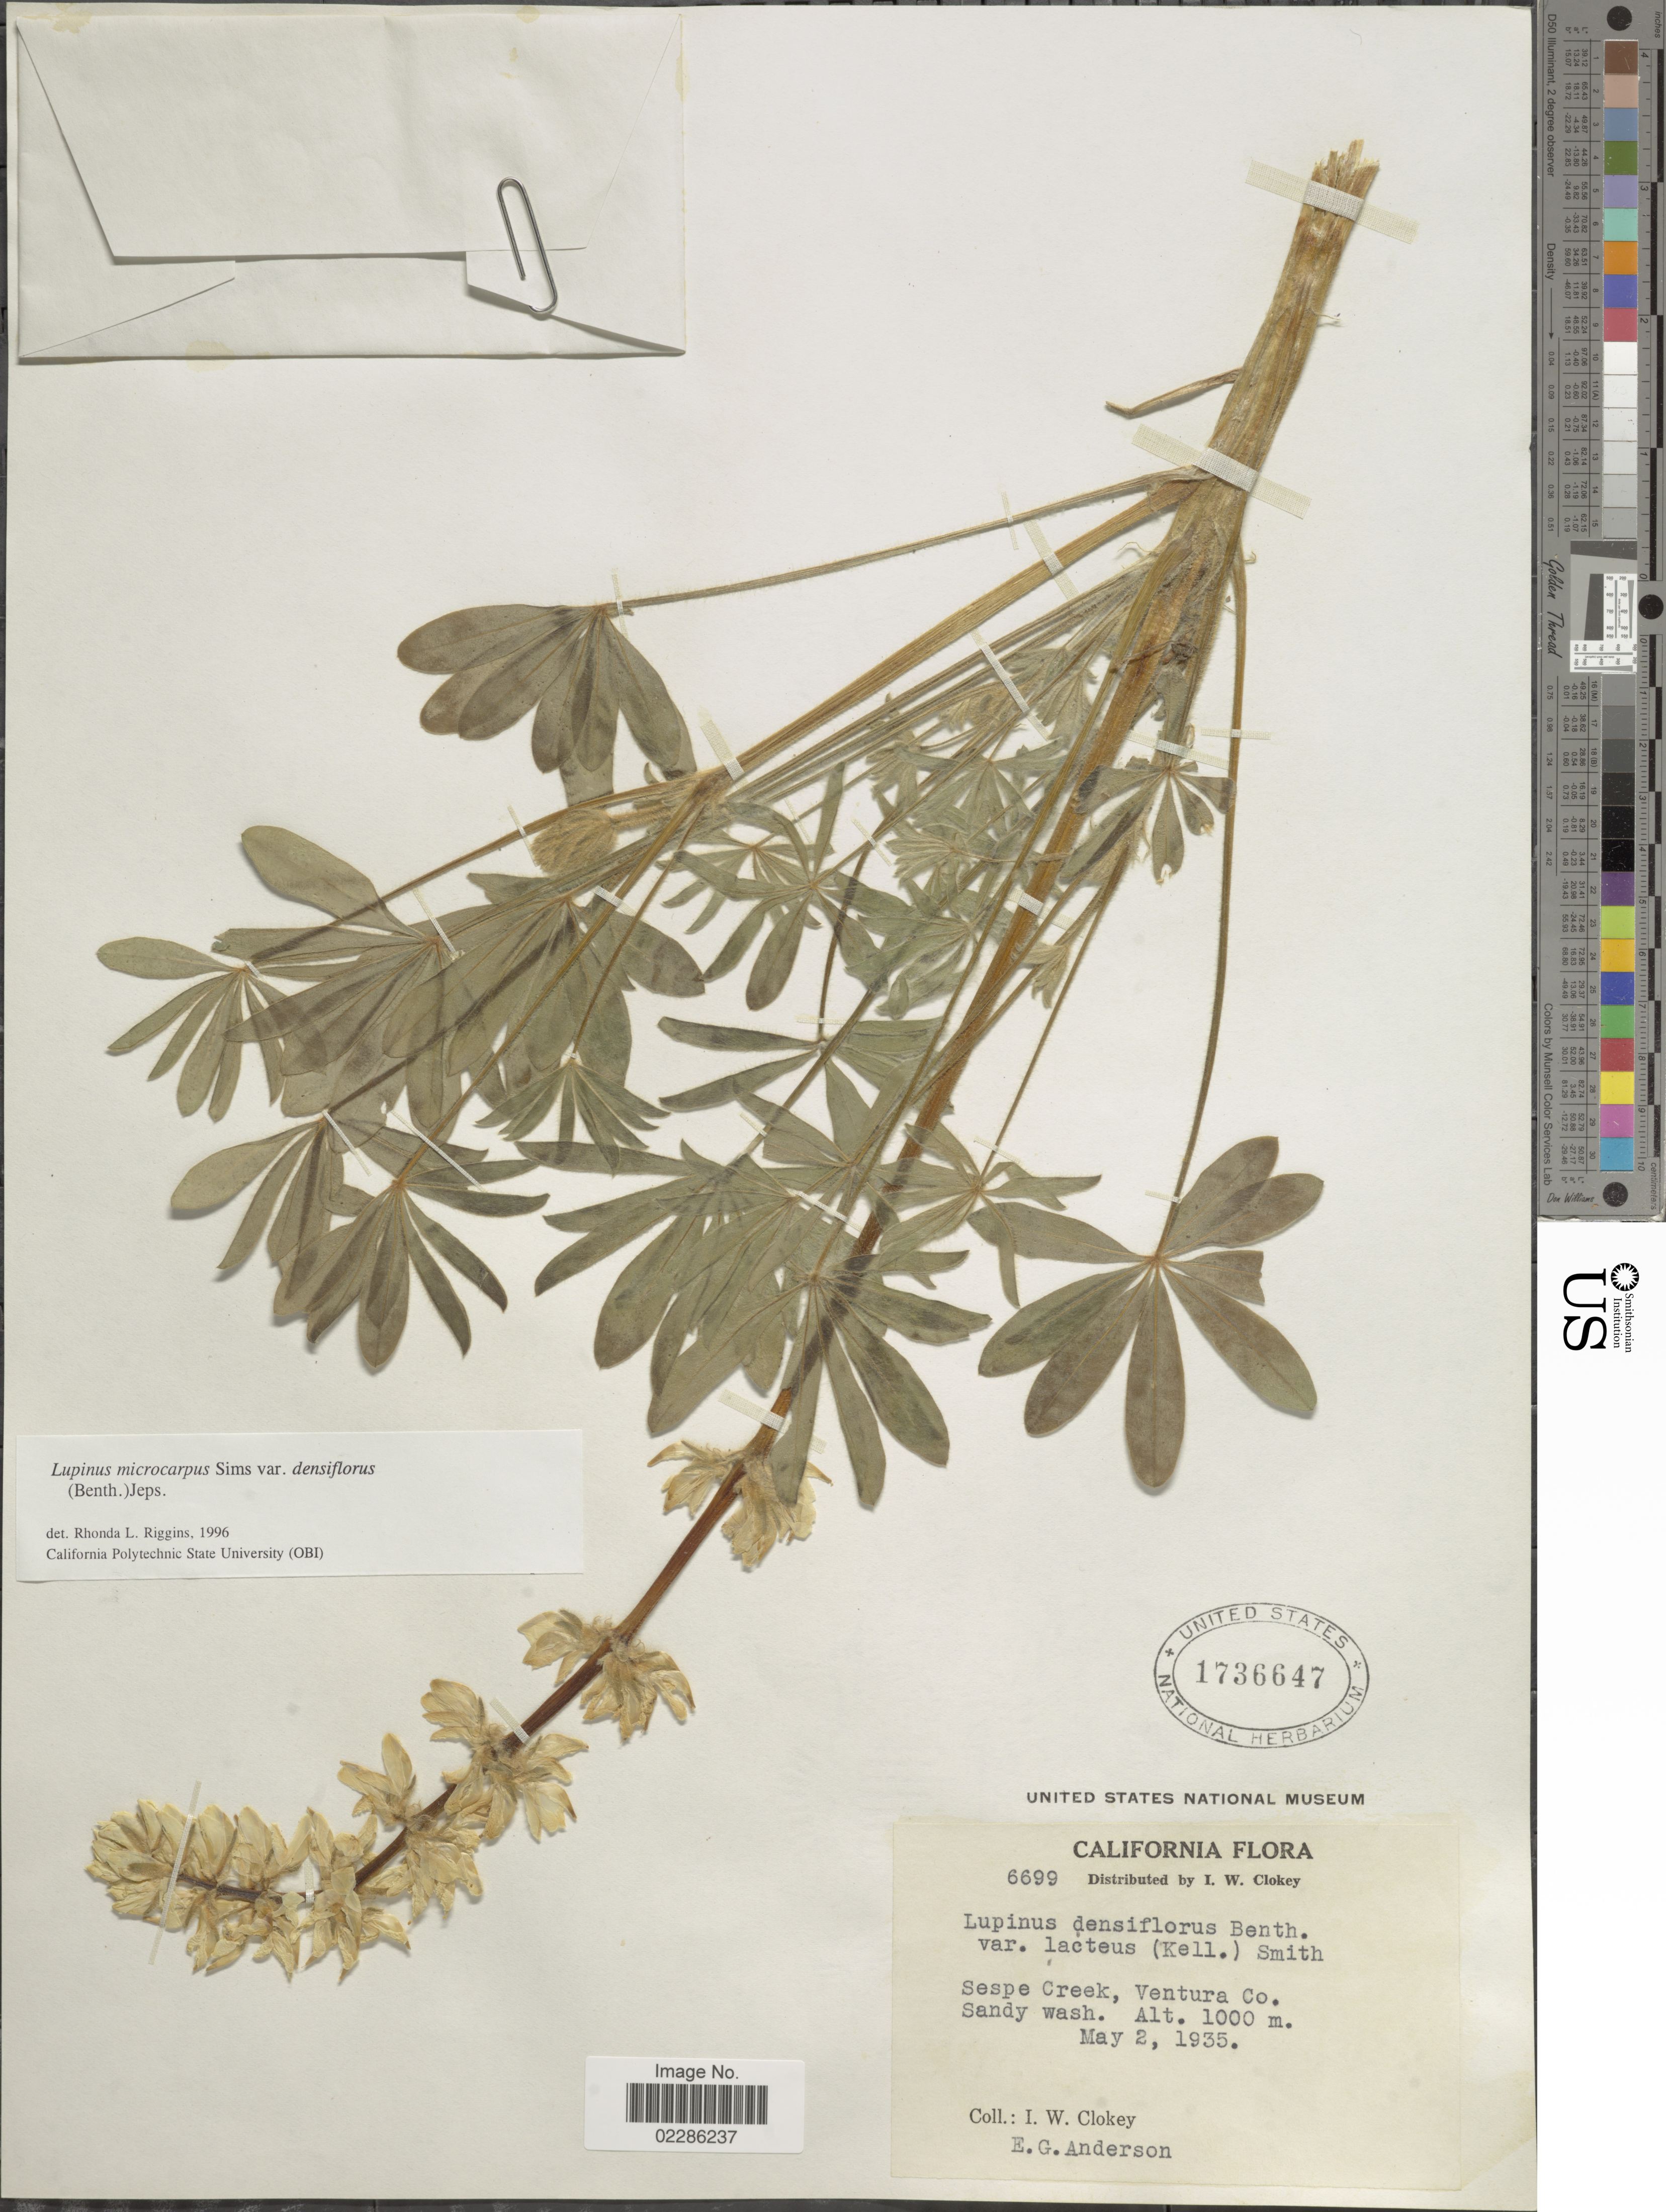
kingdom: Plantae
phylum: Tracheophyta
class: Magnoliopsida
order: Fabales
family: Fabaceae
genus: Lupinus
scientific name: Lupinus microcarpus var. densiflorus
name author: (Benth.) Jeps.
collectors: I. W. Clokey & E. G. Anderson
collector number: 6699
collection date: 1935-05-02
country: United States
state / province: California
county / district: Ventura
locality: Sespe Creek, Ventura Co. Sandy wash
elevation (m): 1000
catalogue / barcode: US 1736647